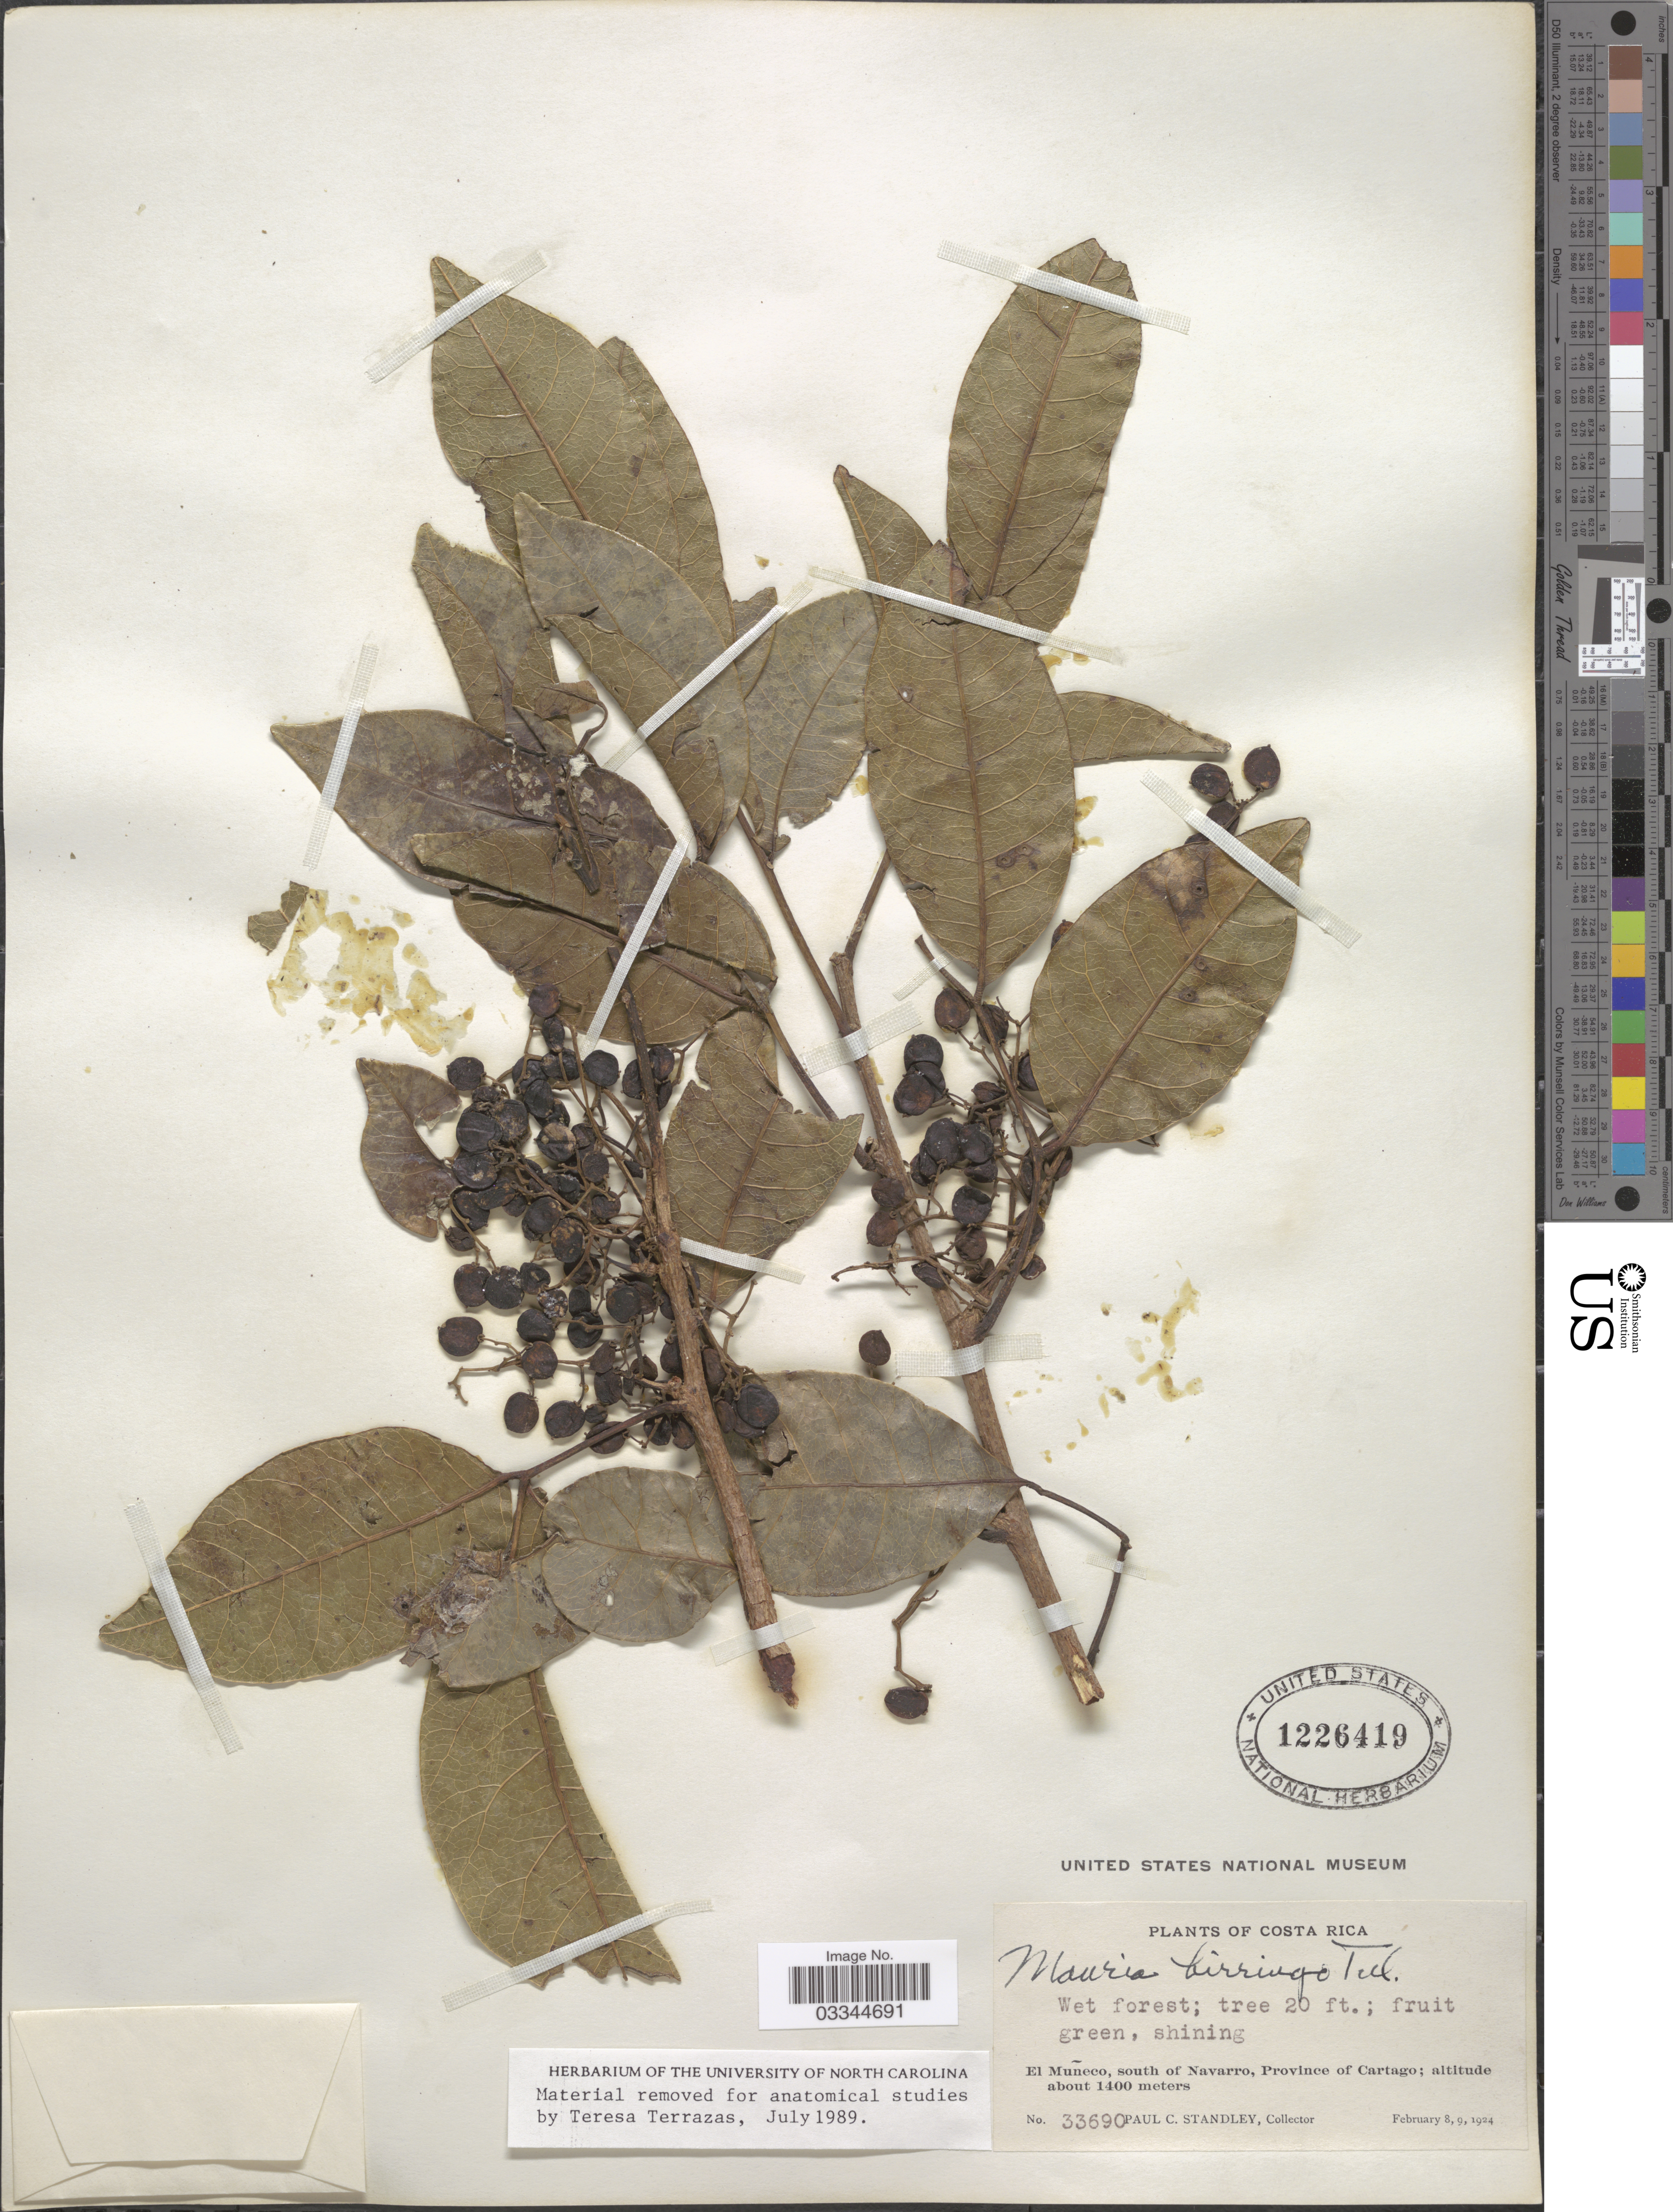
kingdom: Plantae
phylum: Tracheophyta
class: Magnoliopsida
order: Sapindales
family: Anacardiaceae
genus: Mauria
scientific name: Mauria biringo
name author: Tul.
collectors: P. C. Standley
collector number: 33690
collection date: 1924-02-08/1924-02-09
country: Costa Rica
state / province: Cartago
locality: El Muñeco, south of Navarro.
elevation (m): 1400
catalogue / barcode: US 1226419